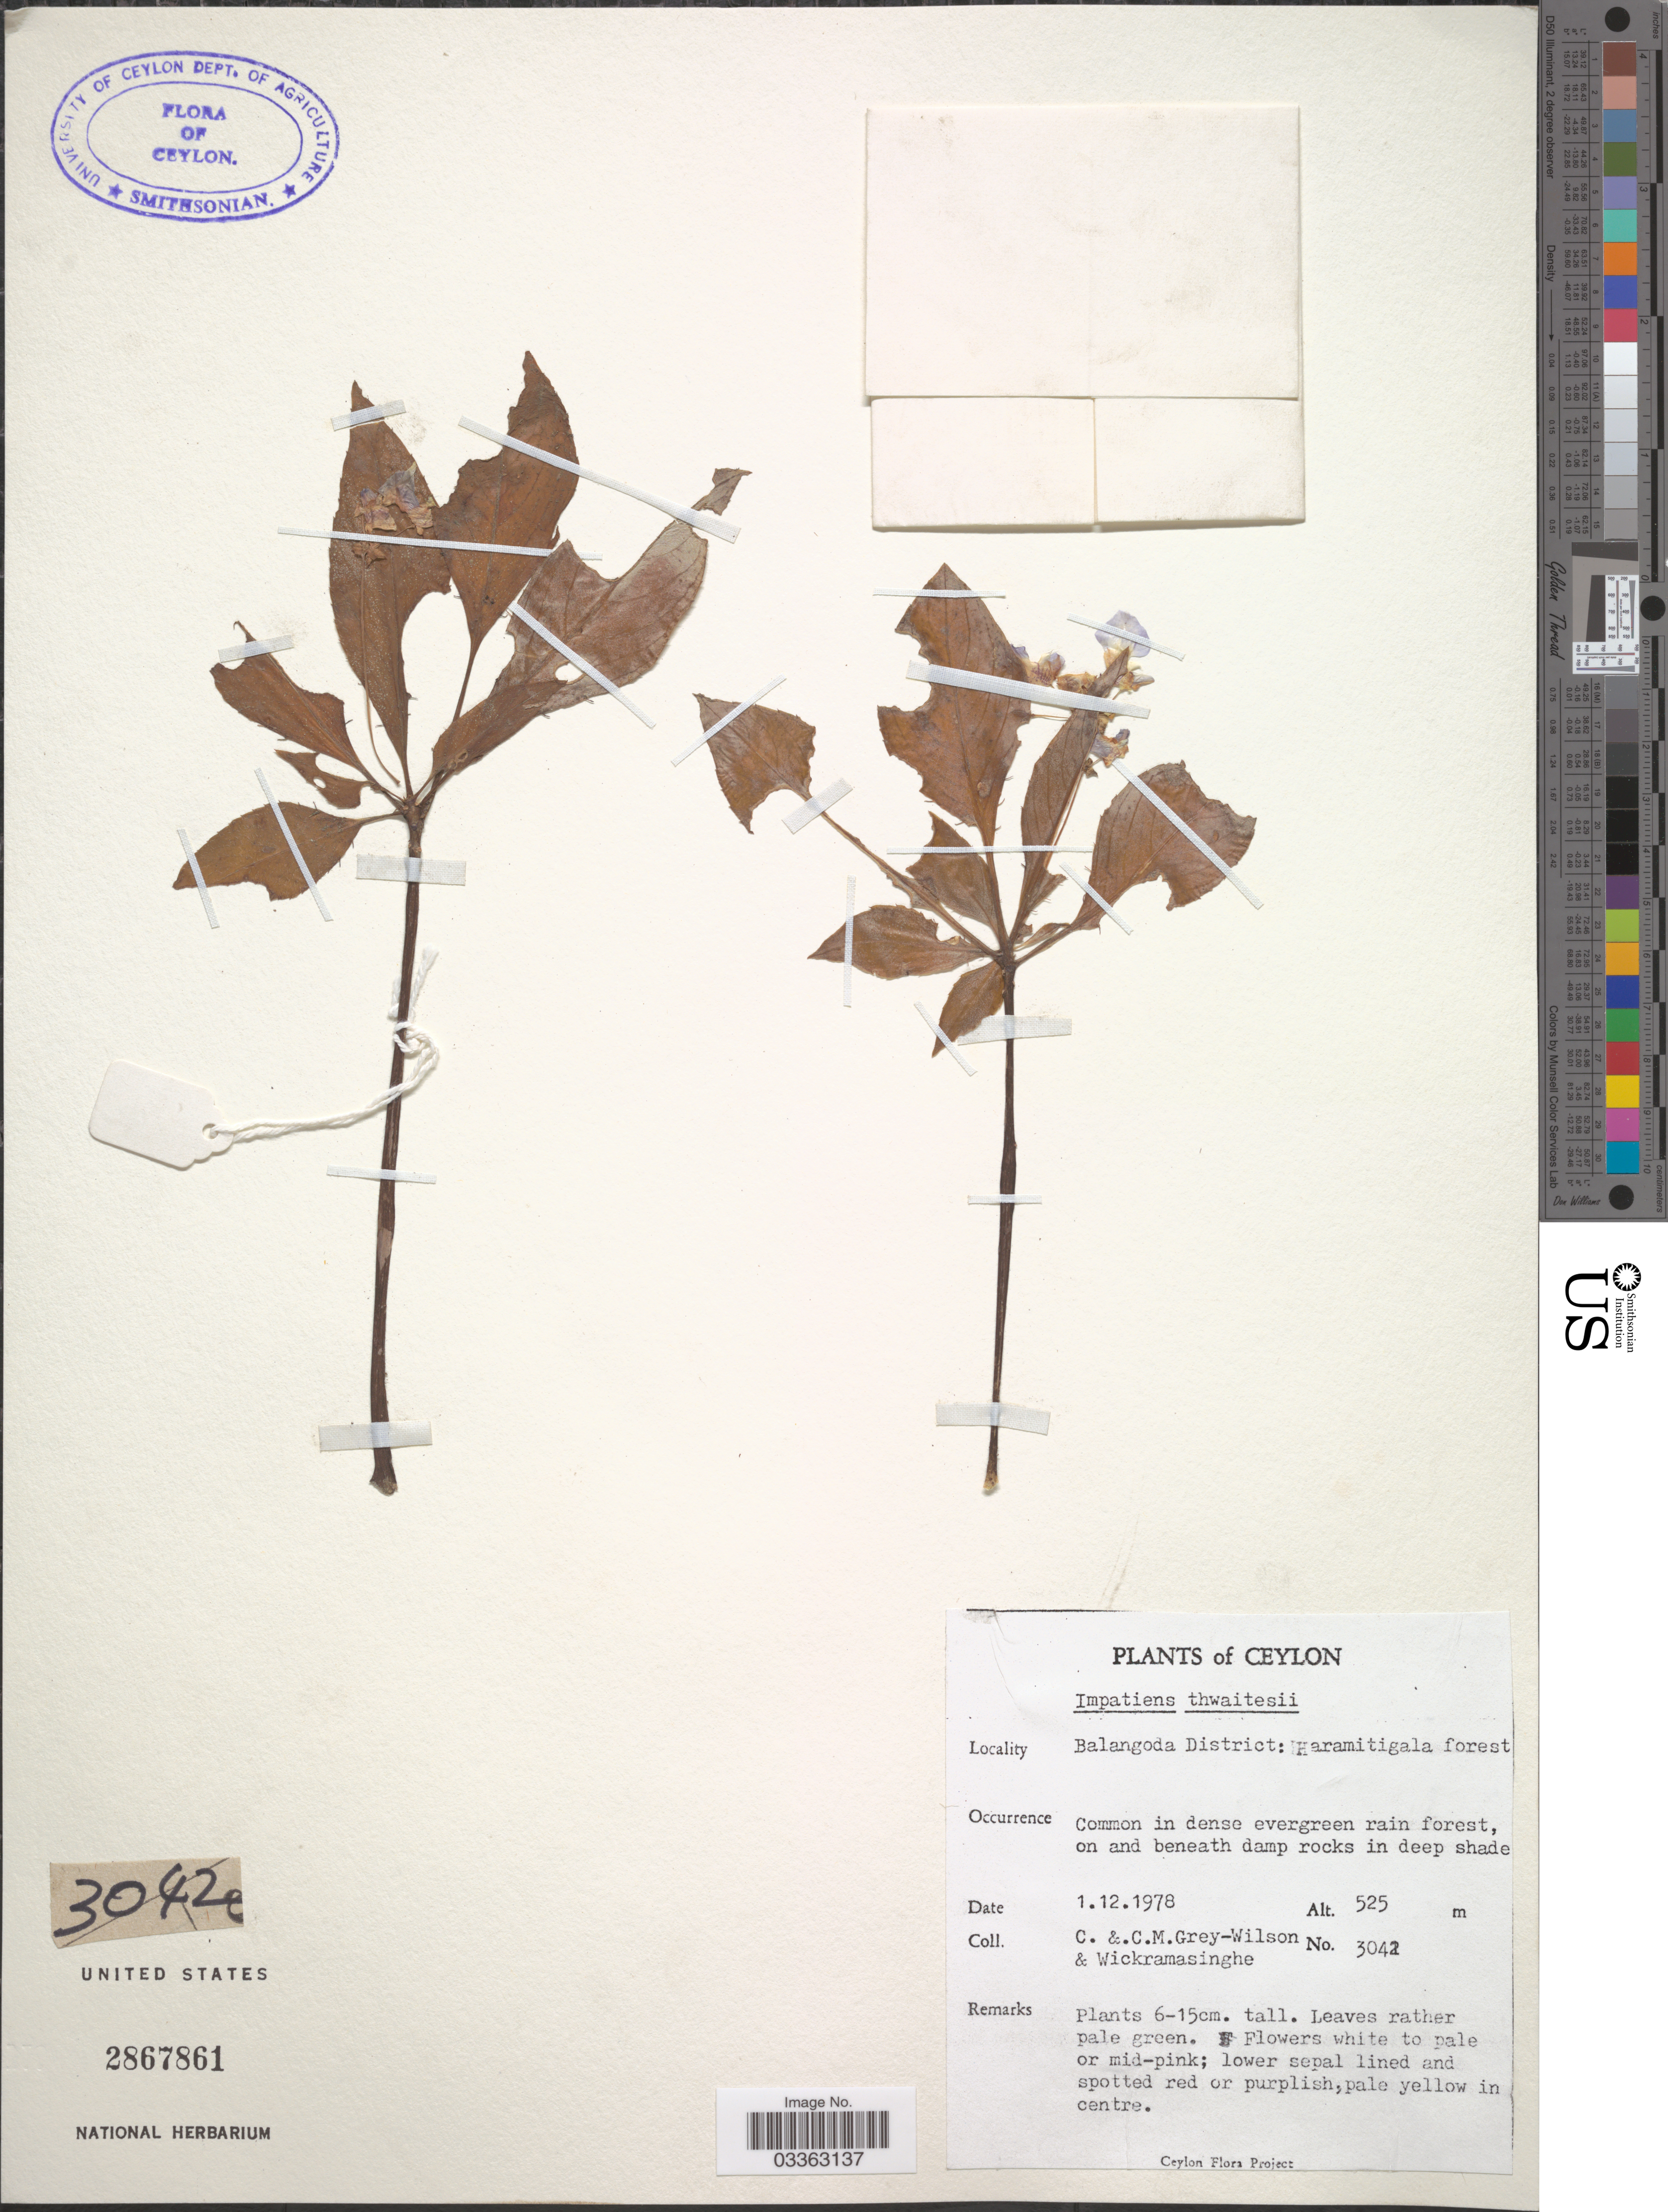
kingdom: Plantae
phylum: Tracheophyta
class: Magnoliopsida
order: Ericales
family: Balsaminaceae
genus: Impatiens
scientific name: Impatiens thwaitesii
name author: Hook. f. ex Grey-Wilson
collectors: C. Grey-Wilson, C. Grey-Wilson & -. Wickramasinghe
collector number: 3042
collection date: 1978-12-01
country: Sri Lanka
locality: Ceylon, Balangoda District: Haramitigala forest.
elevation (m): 525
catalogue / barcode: US 2867861